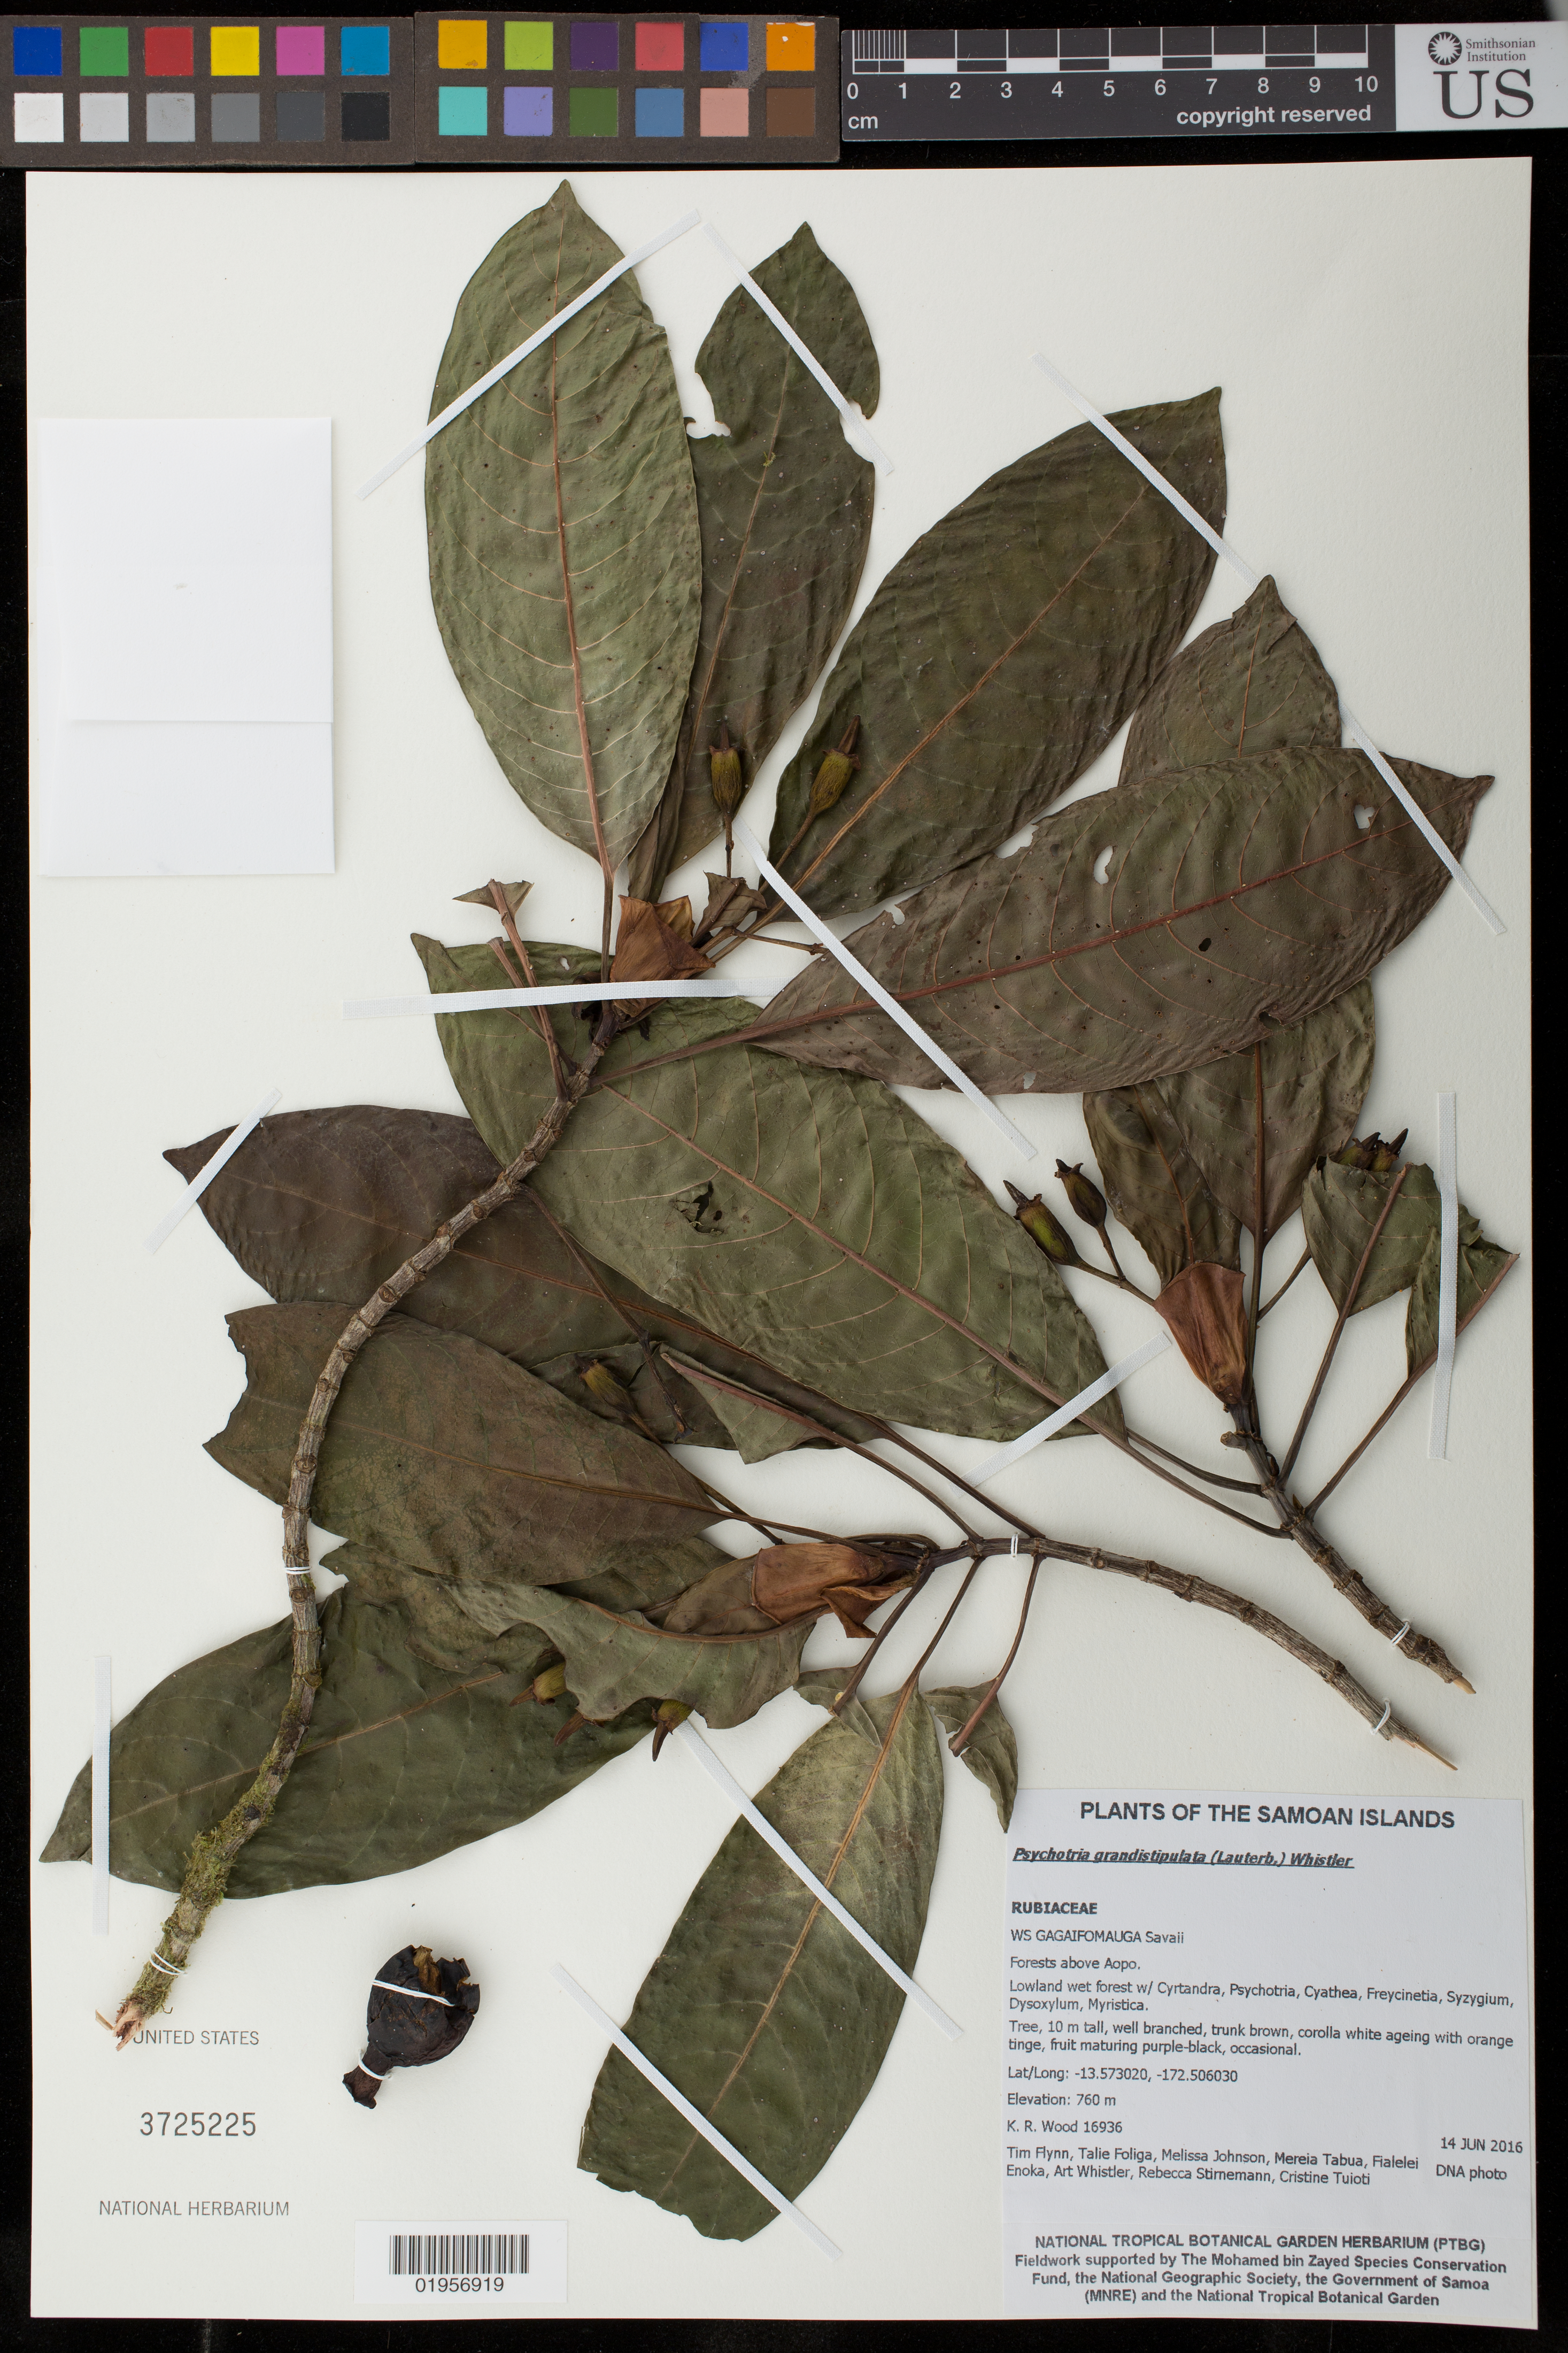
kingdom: Plantae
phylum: Tracheophyta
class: Magnoliopsida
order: Gentianales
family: Rubiaceae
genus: Psychotria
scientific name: Psychotria grandistipulata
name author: (Lauterb.) Whistler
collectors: K. R. Wood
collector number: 16936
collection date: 2016-06-14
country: Samoa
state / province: Gagaifomauga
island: Savai'i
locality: Savaii, Forests above Aopo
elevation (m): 760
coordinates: -13.573020, -172.506030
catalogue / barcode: US 3725225